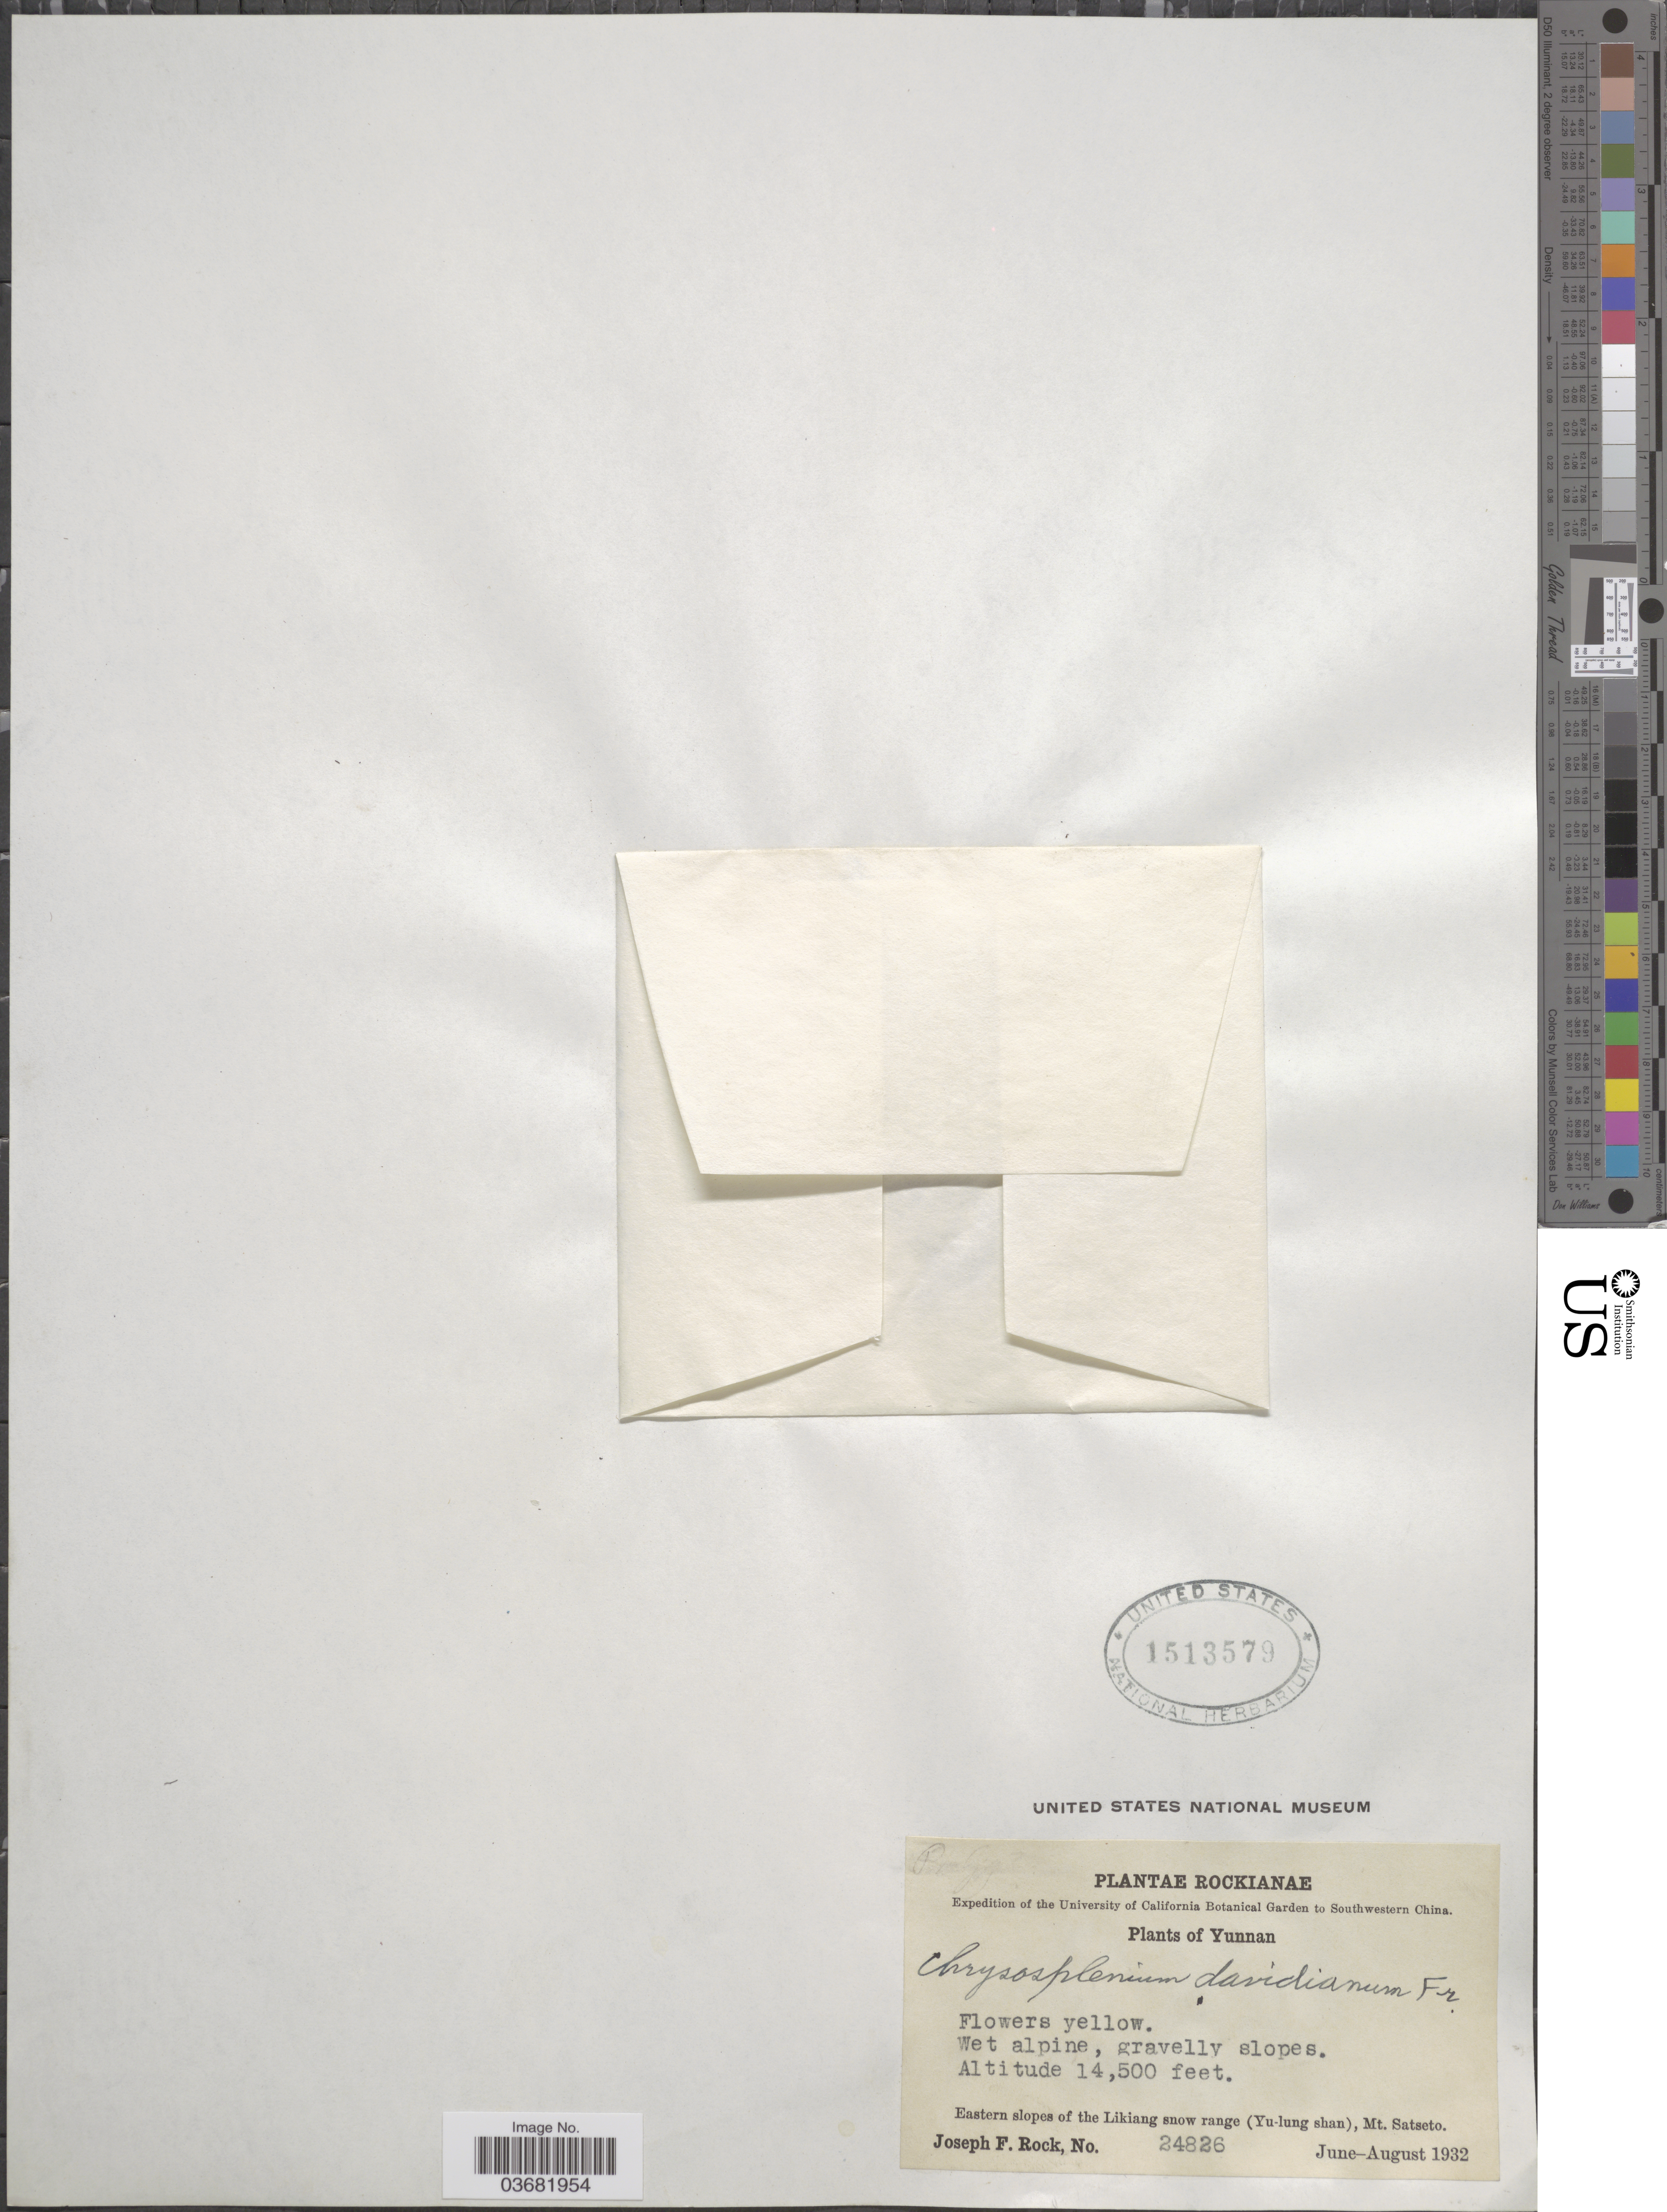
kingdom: Plantae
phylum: Tracheophyta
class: Magnoliopsida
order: Saxifragales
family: Saxifragaceae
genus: Chrysosplenium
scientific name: Chrysosplenium davidianum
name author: Decne. ex Maxim.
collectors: J. F. Rock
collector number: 24826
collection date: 1932-06/1932-08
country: China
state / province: Yunnan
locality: Expedition of the University of California Botanical Garden to Southwestern China. Eastern slopes of the Likiang snow range (Yu-lang shan), Mt. Satseto.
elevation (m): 4420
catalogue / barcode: US 1513579